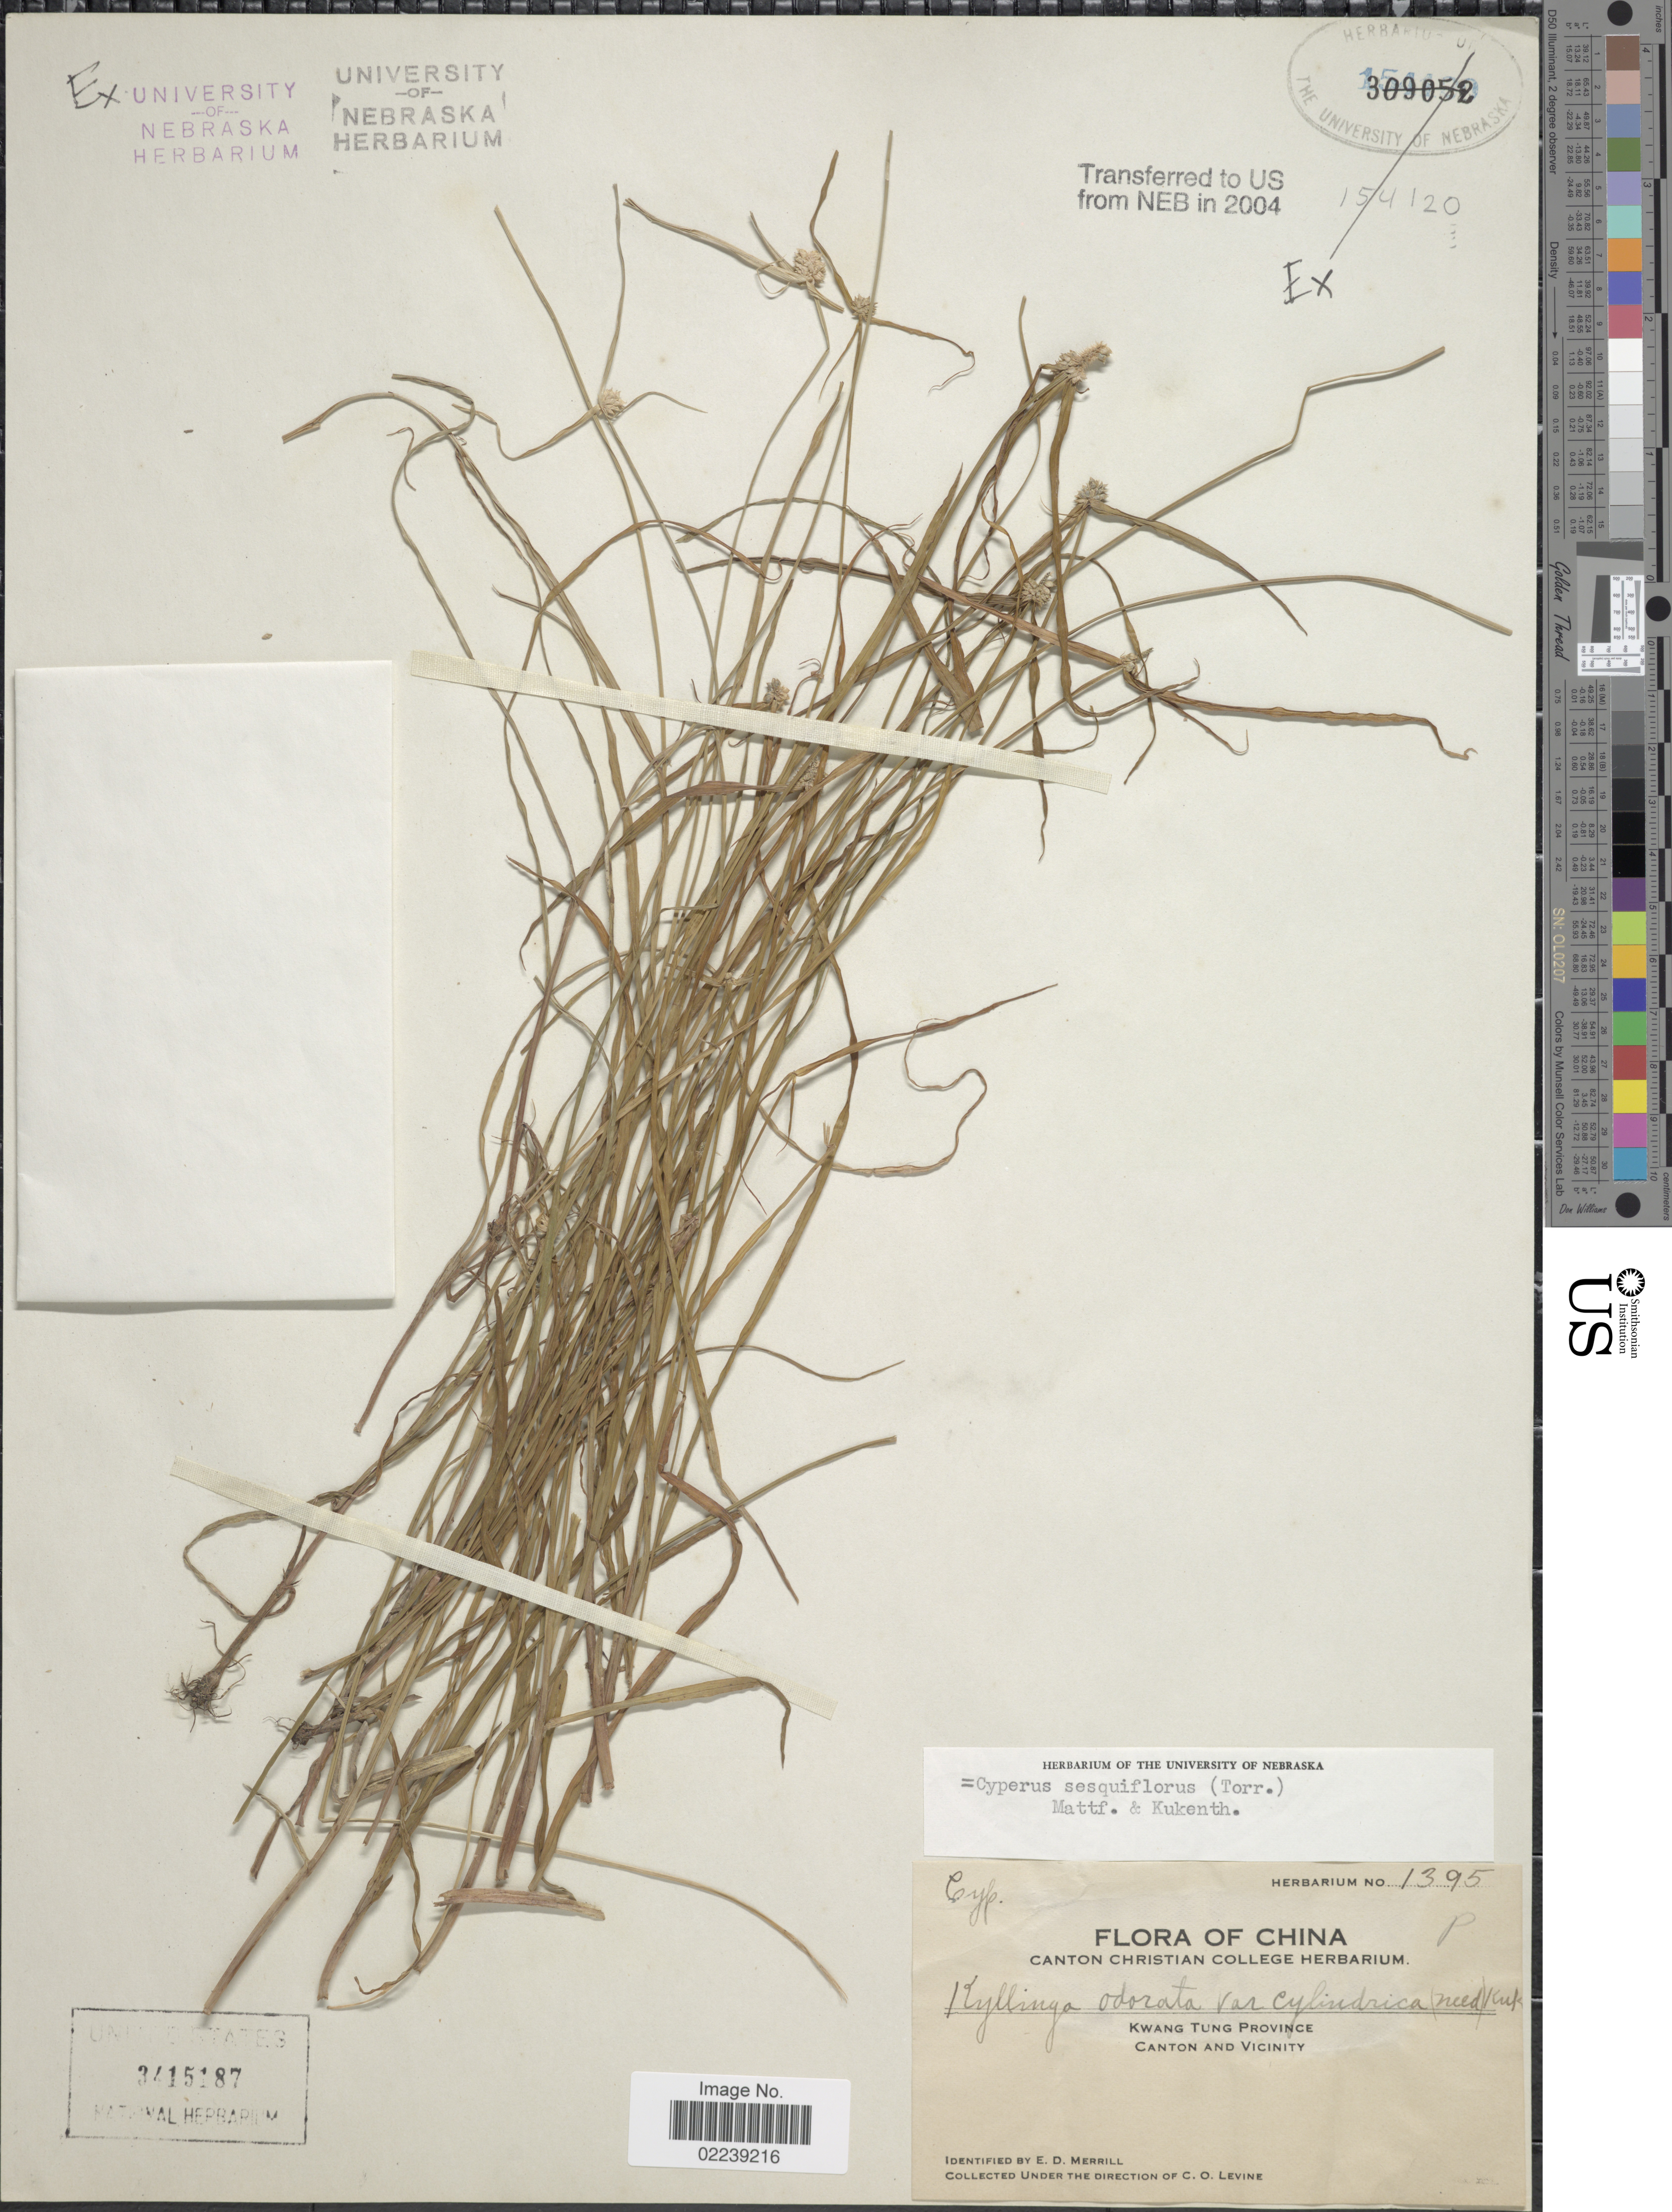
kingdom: Plantae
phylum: Tracheophyta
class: Liliopsida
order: Poales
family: Cyperaceae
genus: Cyperus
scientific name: Cyperus sesquiflorus subsp. cylindricus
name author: (Nees) T. Koyama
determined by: Strong, M. T., (US), Smithsonian Institution - National Museum of Natural History (UNITED STATES)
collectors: C. O. Levine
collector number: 1395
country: China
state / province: Guangdong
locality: Kwang Tung Province, Canton and Vicinity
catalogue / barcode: US 3415187